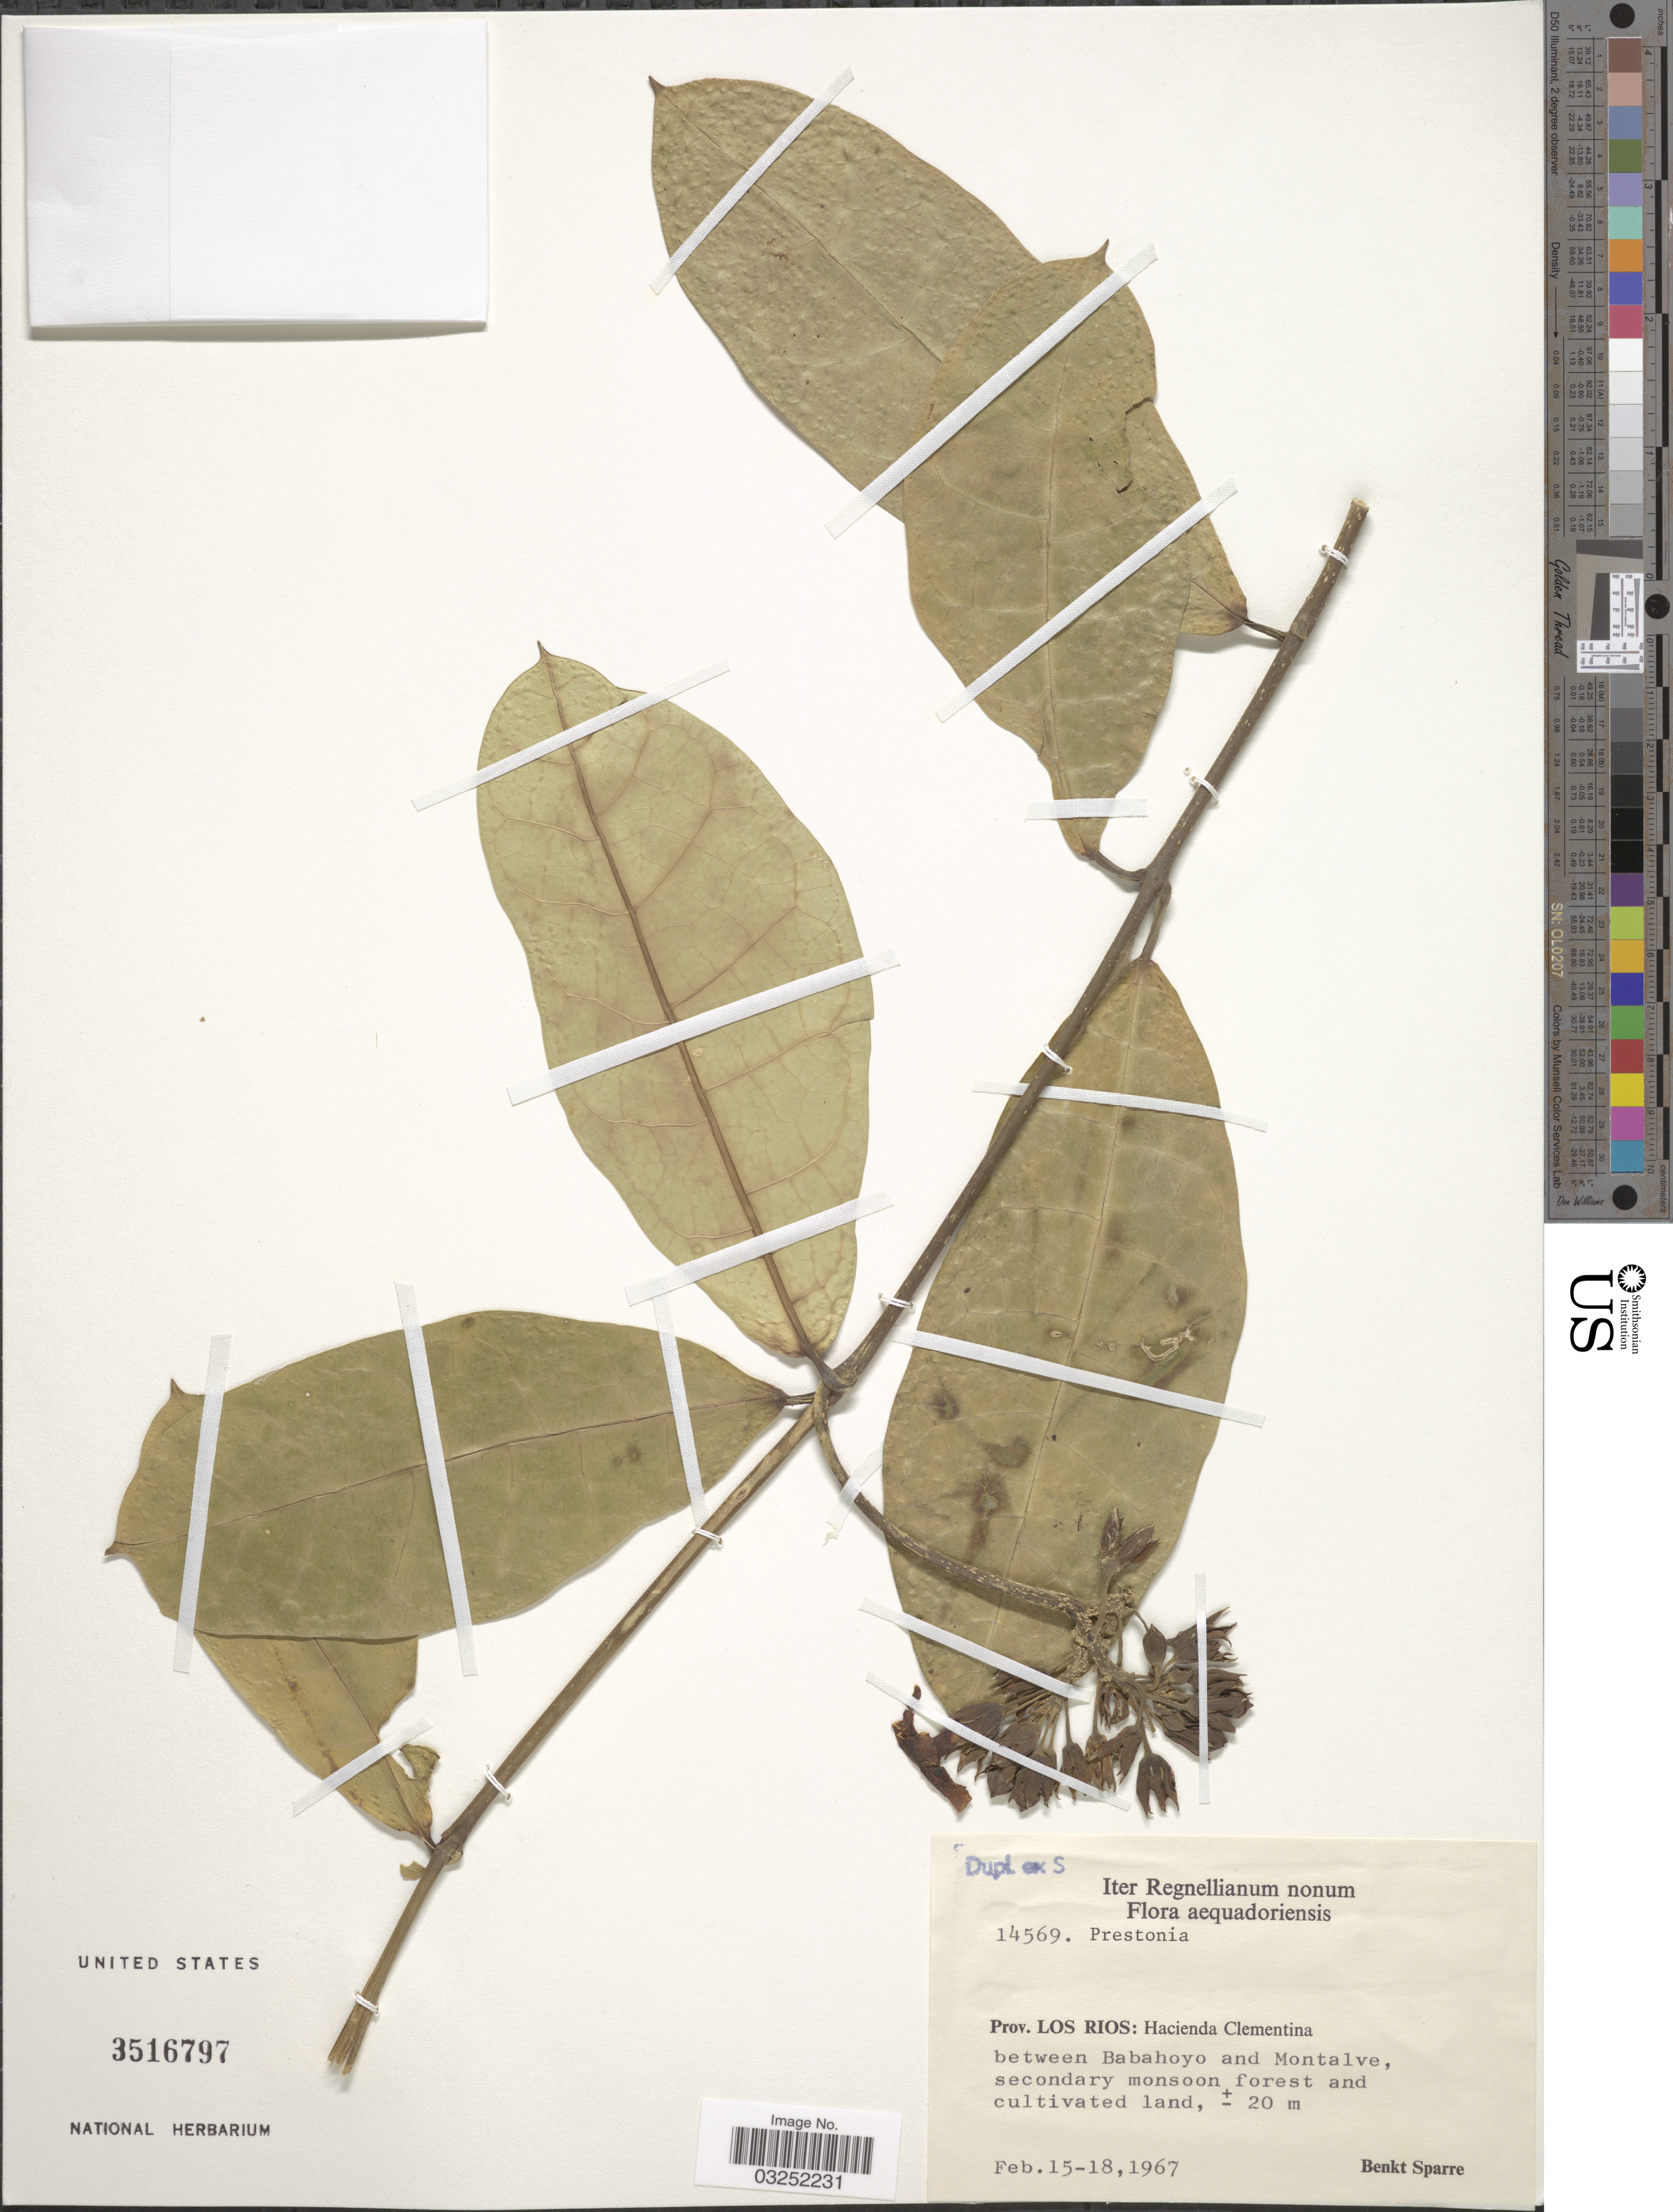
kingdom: Plantae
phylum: Tracheophyta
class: Magnoliopsida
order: Gentianales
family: Apocynaceae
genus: Prestonia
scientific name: Prestonia sp.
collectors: B. Sparre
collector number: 14569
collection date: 1967-02-15/1967-02-18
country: Ecuador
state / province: Los Ríos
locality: Hacienda Clementina between Babahoyo and Montalve.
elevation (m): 20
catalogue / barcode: US 3516797